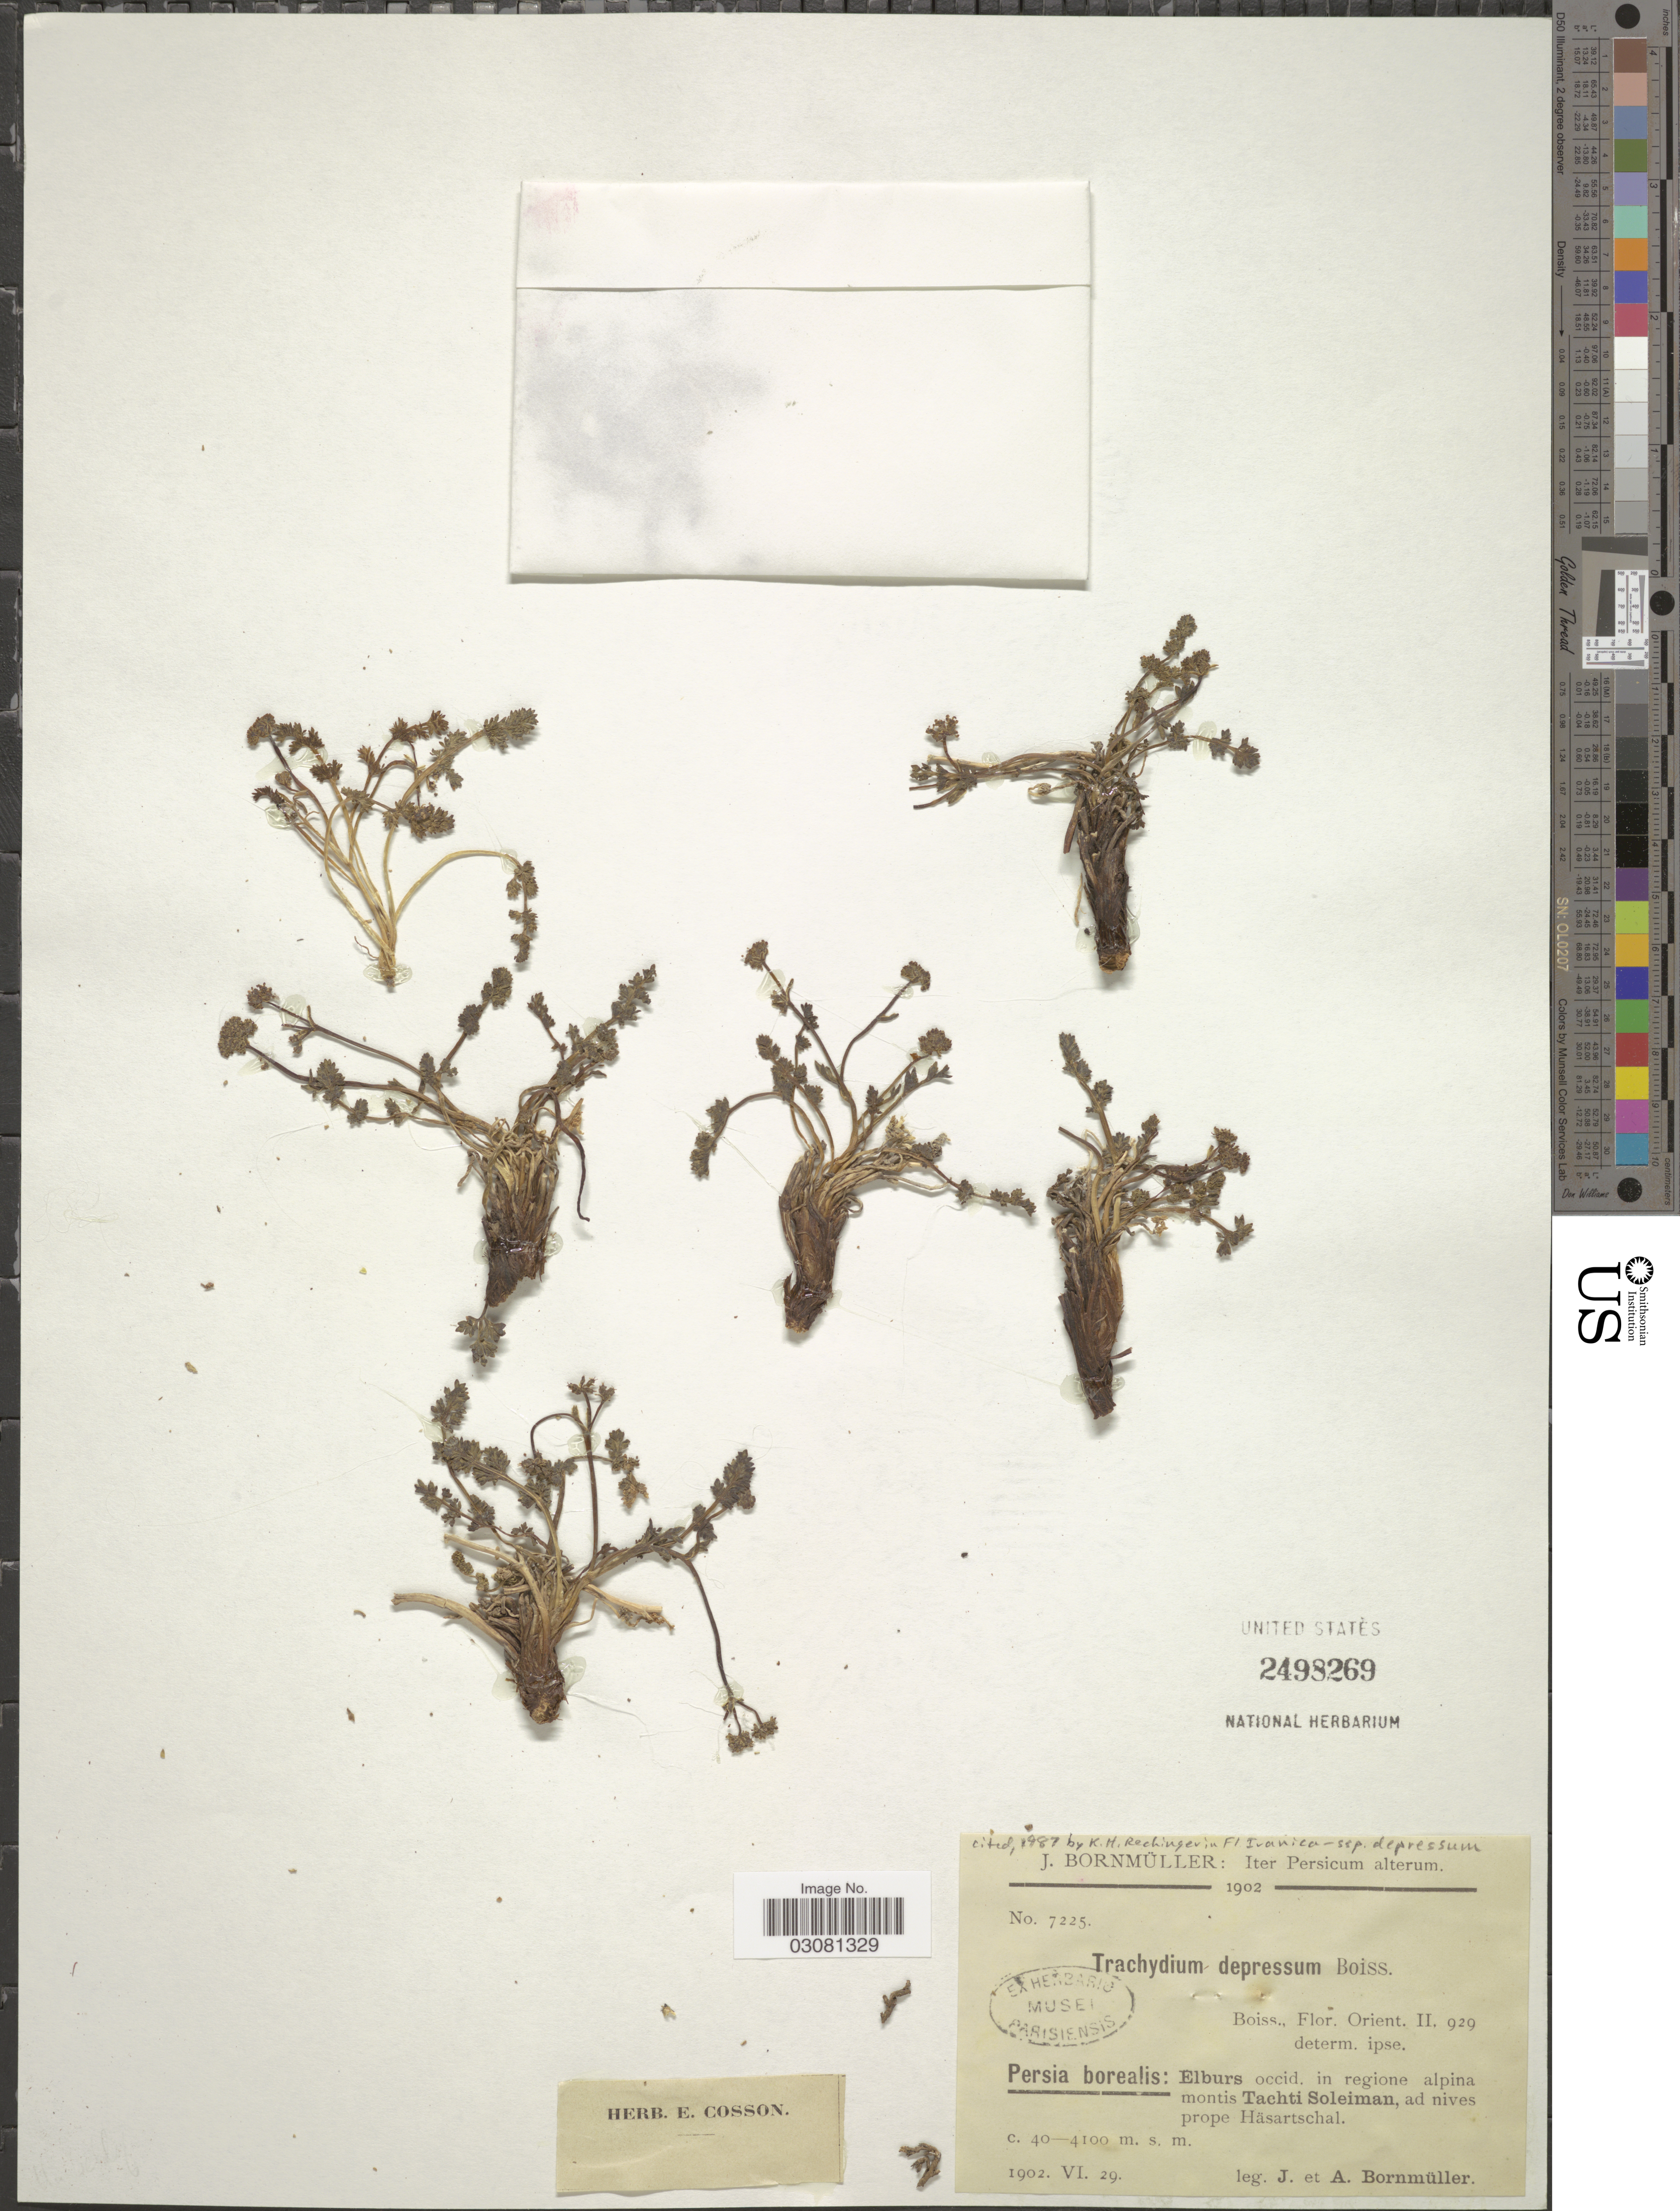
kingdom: Plantae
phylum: Tracheophyta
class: Magnoliopsida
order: Apiales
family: Apiaceae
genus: Trachydium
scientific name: Trachydium depressum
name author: Boiss.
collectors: J. Bornmüller & A. Bornmüller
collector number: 7225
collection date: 1902-06-29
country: Iran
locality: Persia borealis: Elburs occid. in regione alpina montis Tachti Soleiman, ad nives prope Häsartschal.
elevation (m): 4000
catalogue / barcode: US 2498269